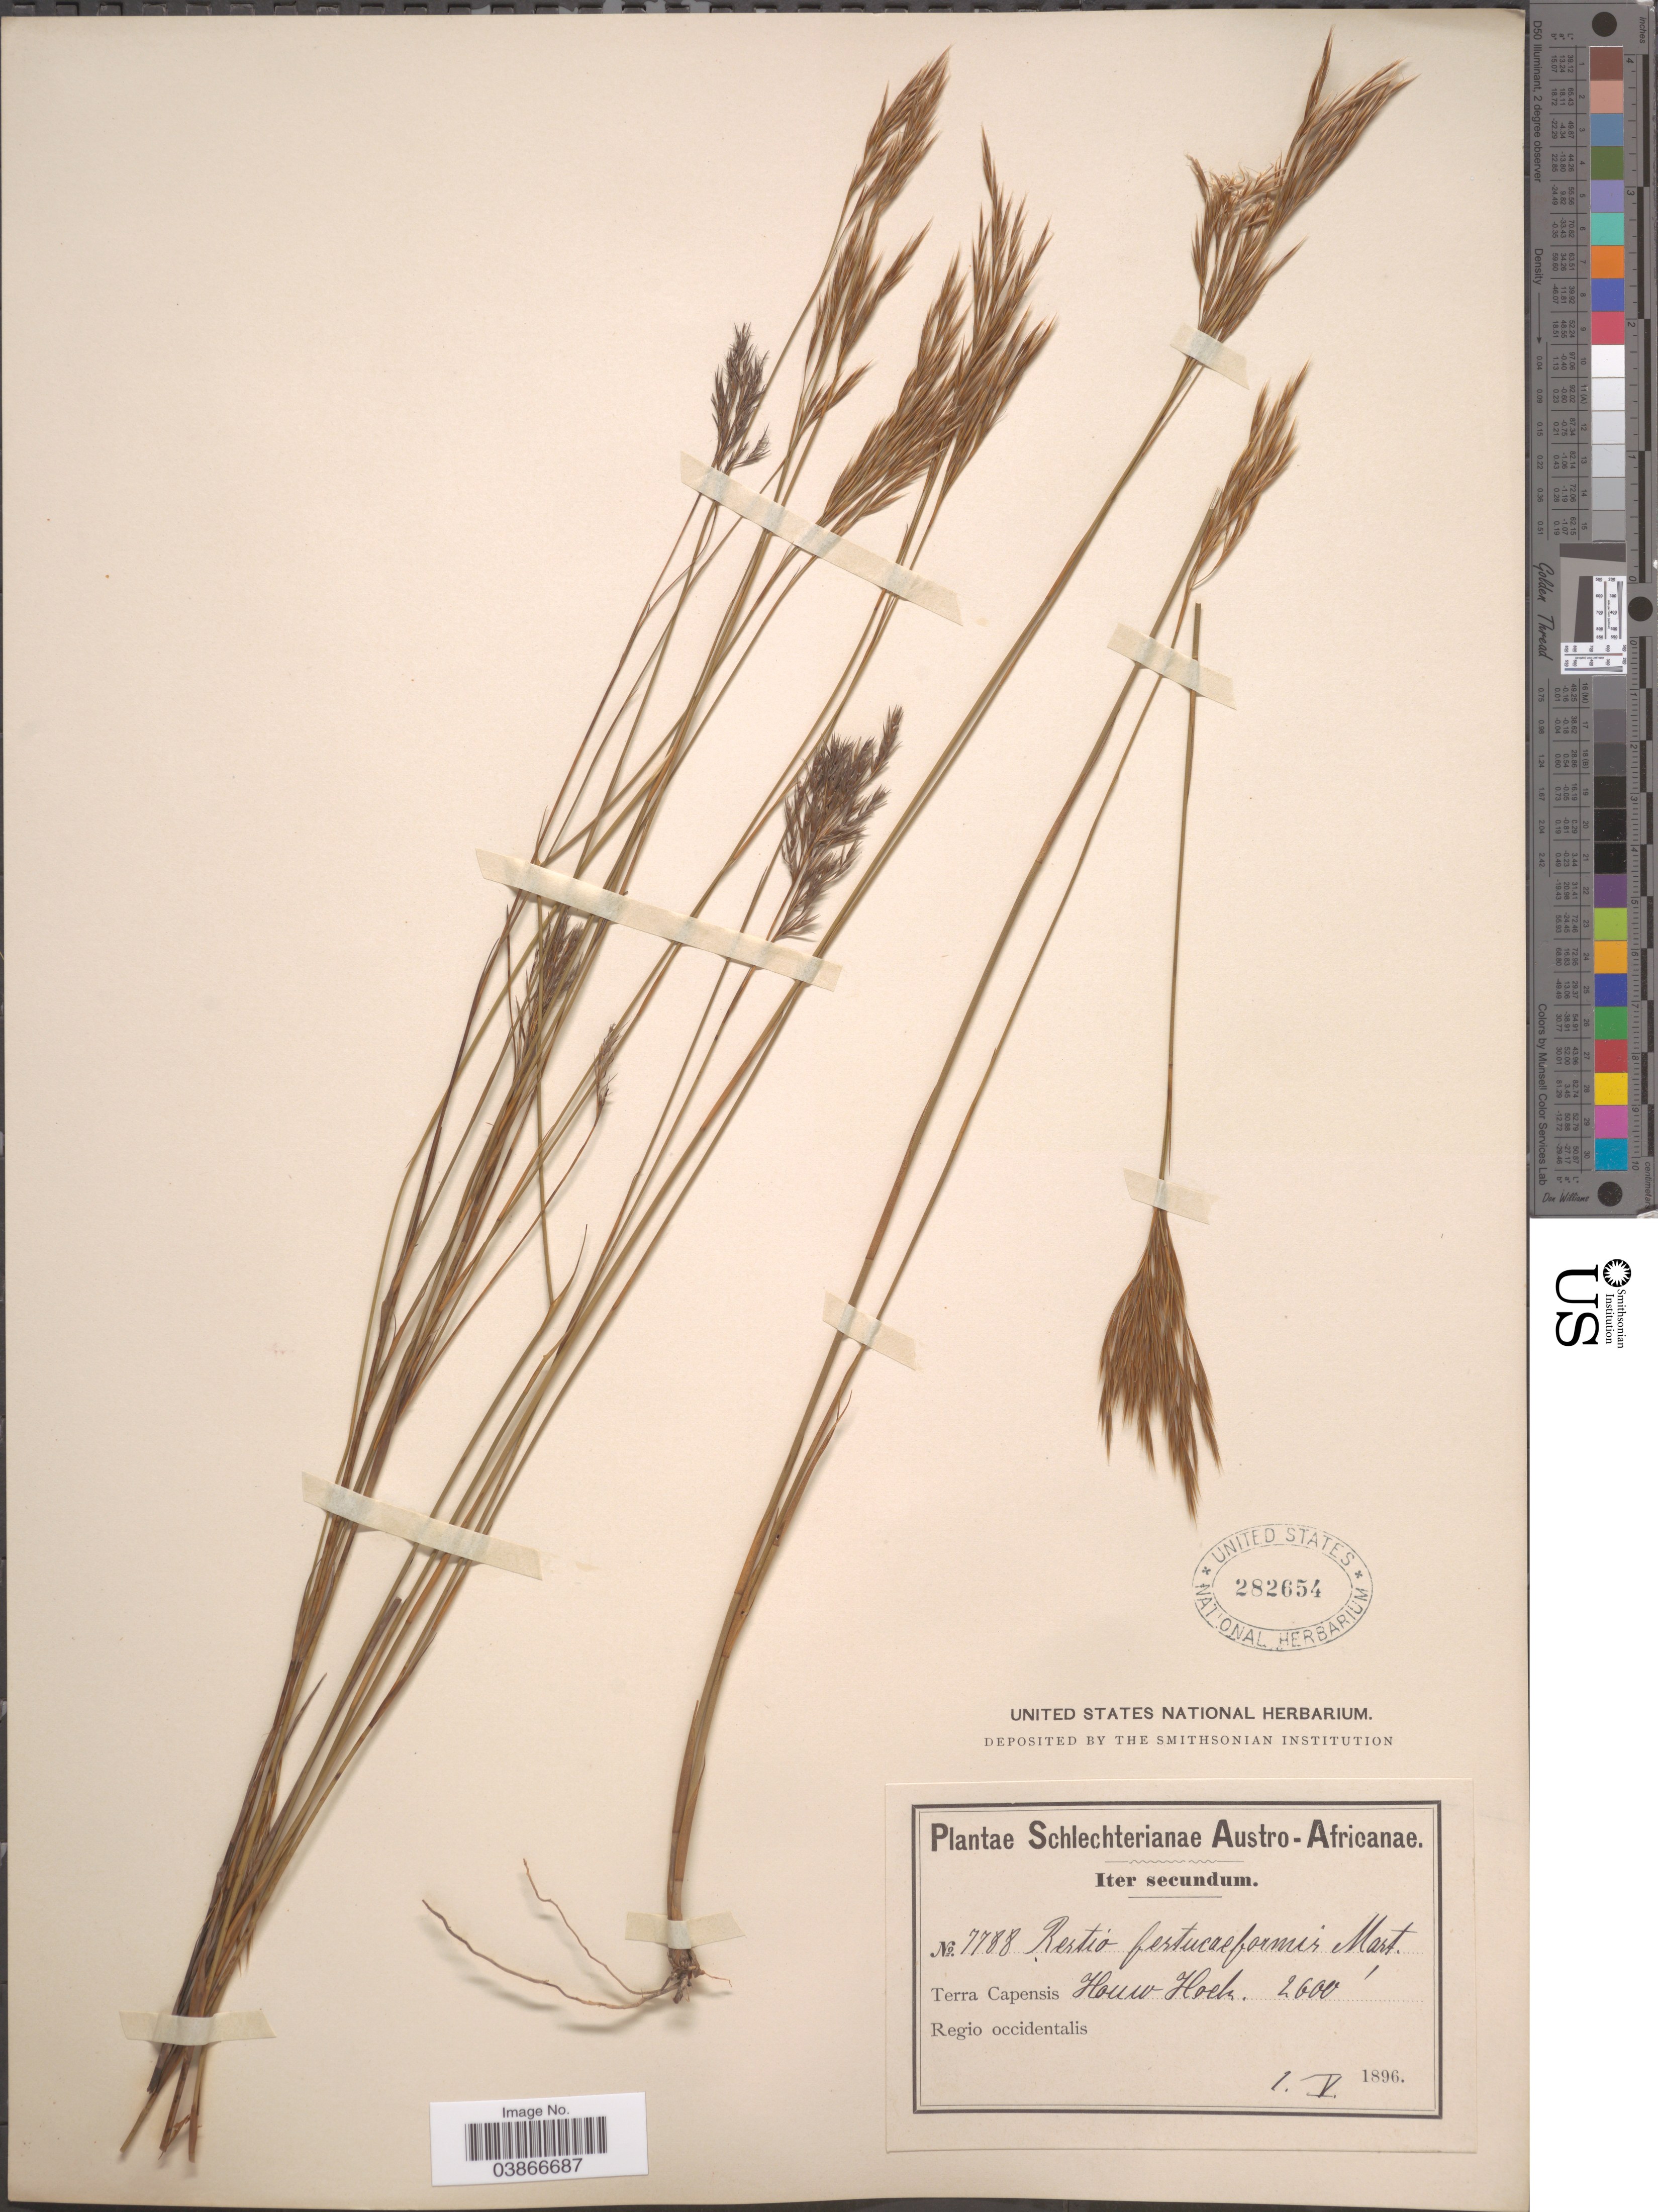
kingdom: Plantae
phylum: Tracheophyta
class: Liliopsida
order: Poales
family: Restionaceae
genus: Restio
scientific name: Restio festuciformis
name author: Nees ex Mast.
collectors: Schlechter, --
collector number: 7788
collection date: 1896-05-01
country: South Africa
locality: Austro-Africanæ. Terra Capensis Houw Hoek. Regio occidentalis.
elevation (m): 792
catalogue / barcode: US 282654